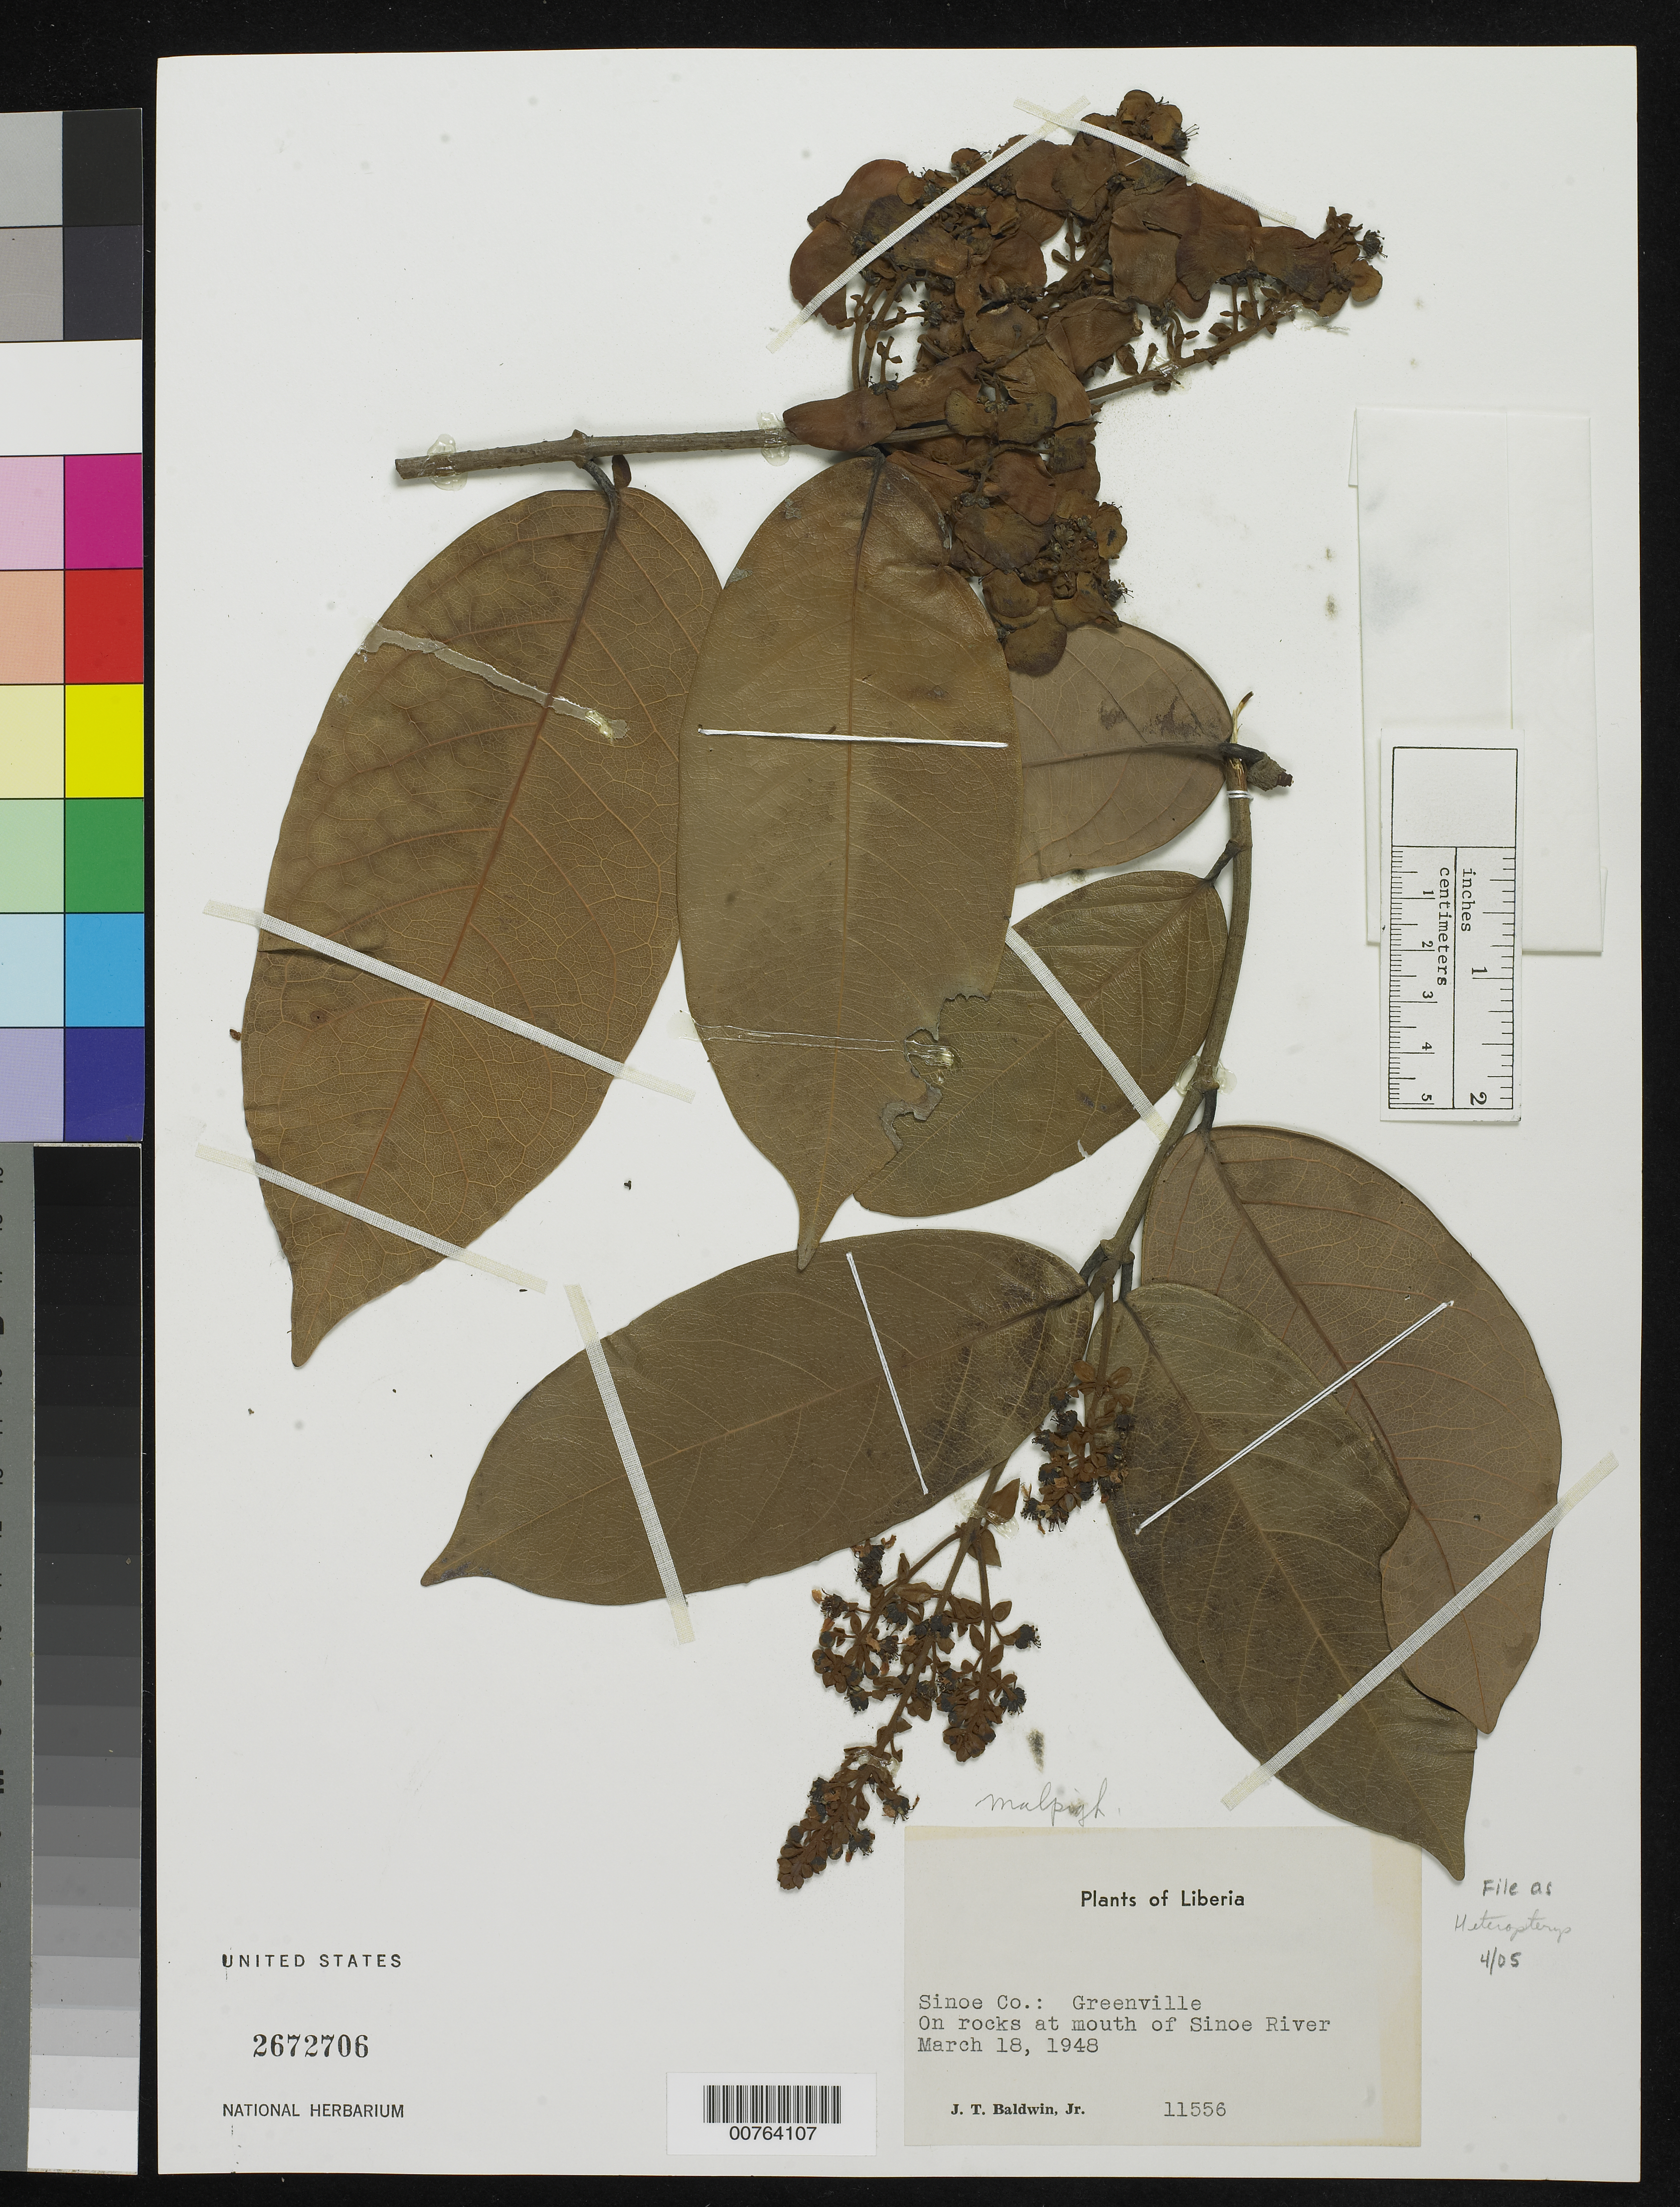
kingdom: Plantae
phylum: Tracheophyta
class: Magnoliopsida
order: Malpighiales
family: Malpighiaceae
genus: Heteropterys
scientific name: Heteropterys sp.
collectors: J. T. Baldwin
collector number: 11556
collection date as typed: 18 Mar 1948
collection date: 1948-03-18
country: Liberia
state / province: Sinoe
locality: Greenville, at mouth of Sinoe River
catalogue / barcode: US 2672706